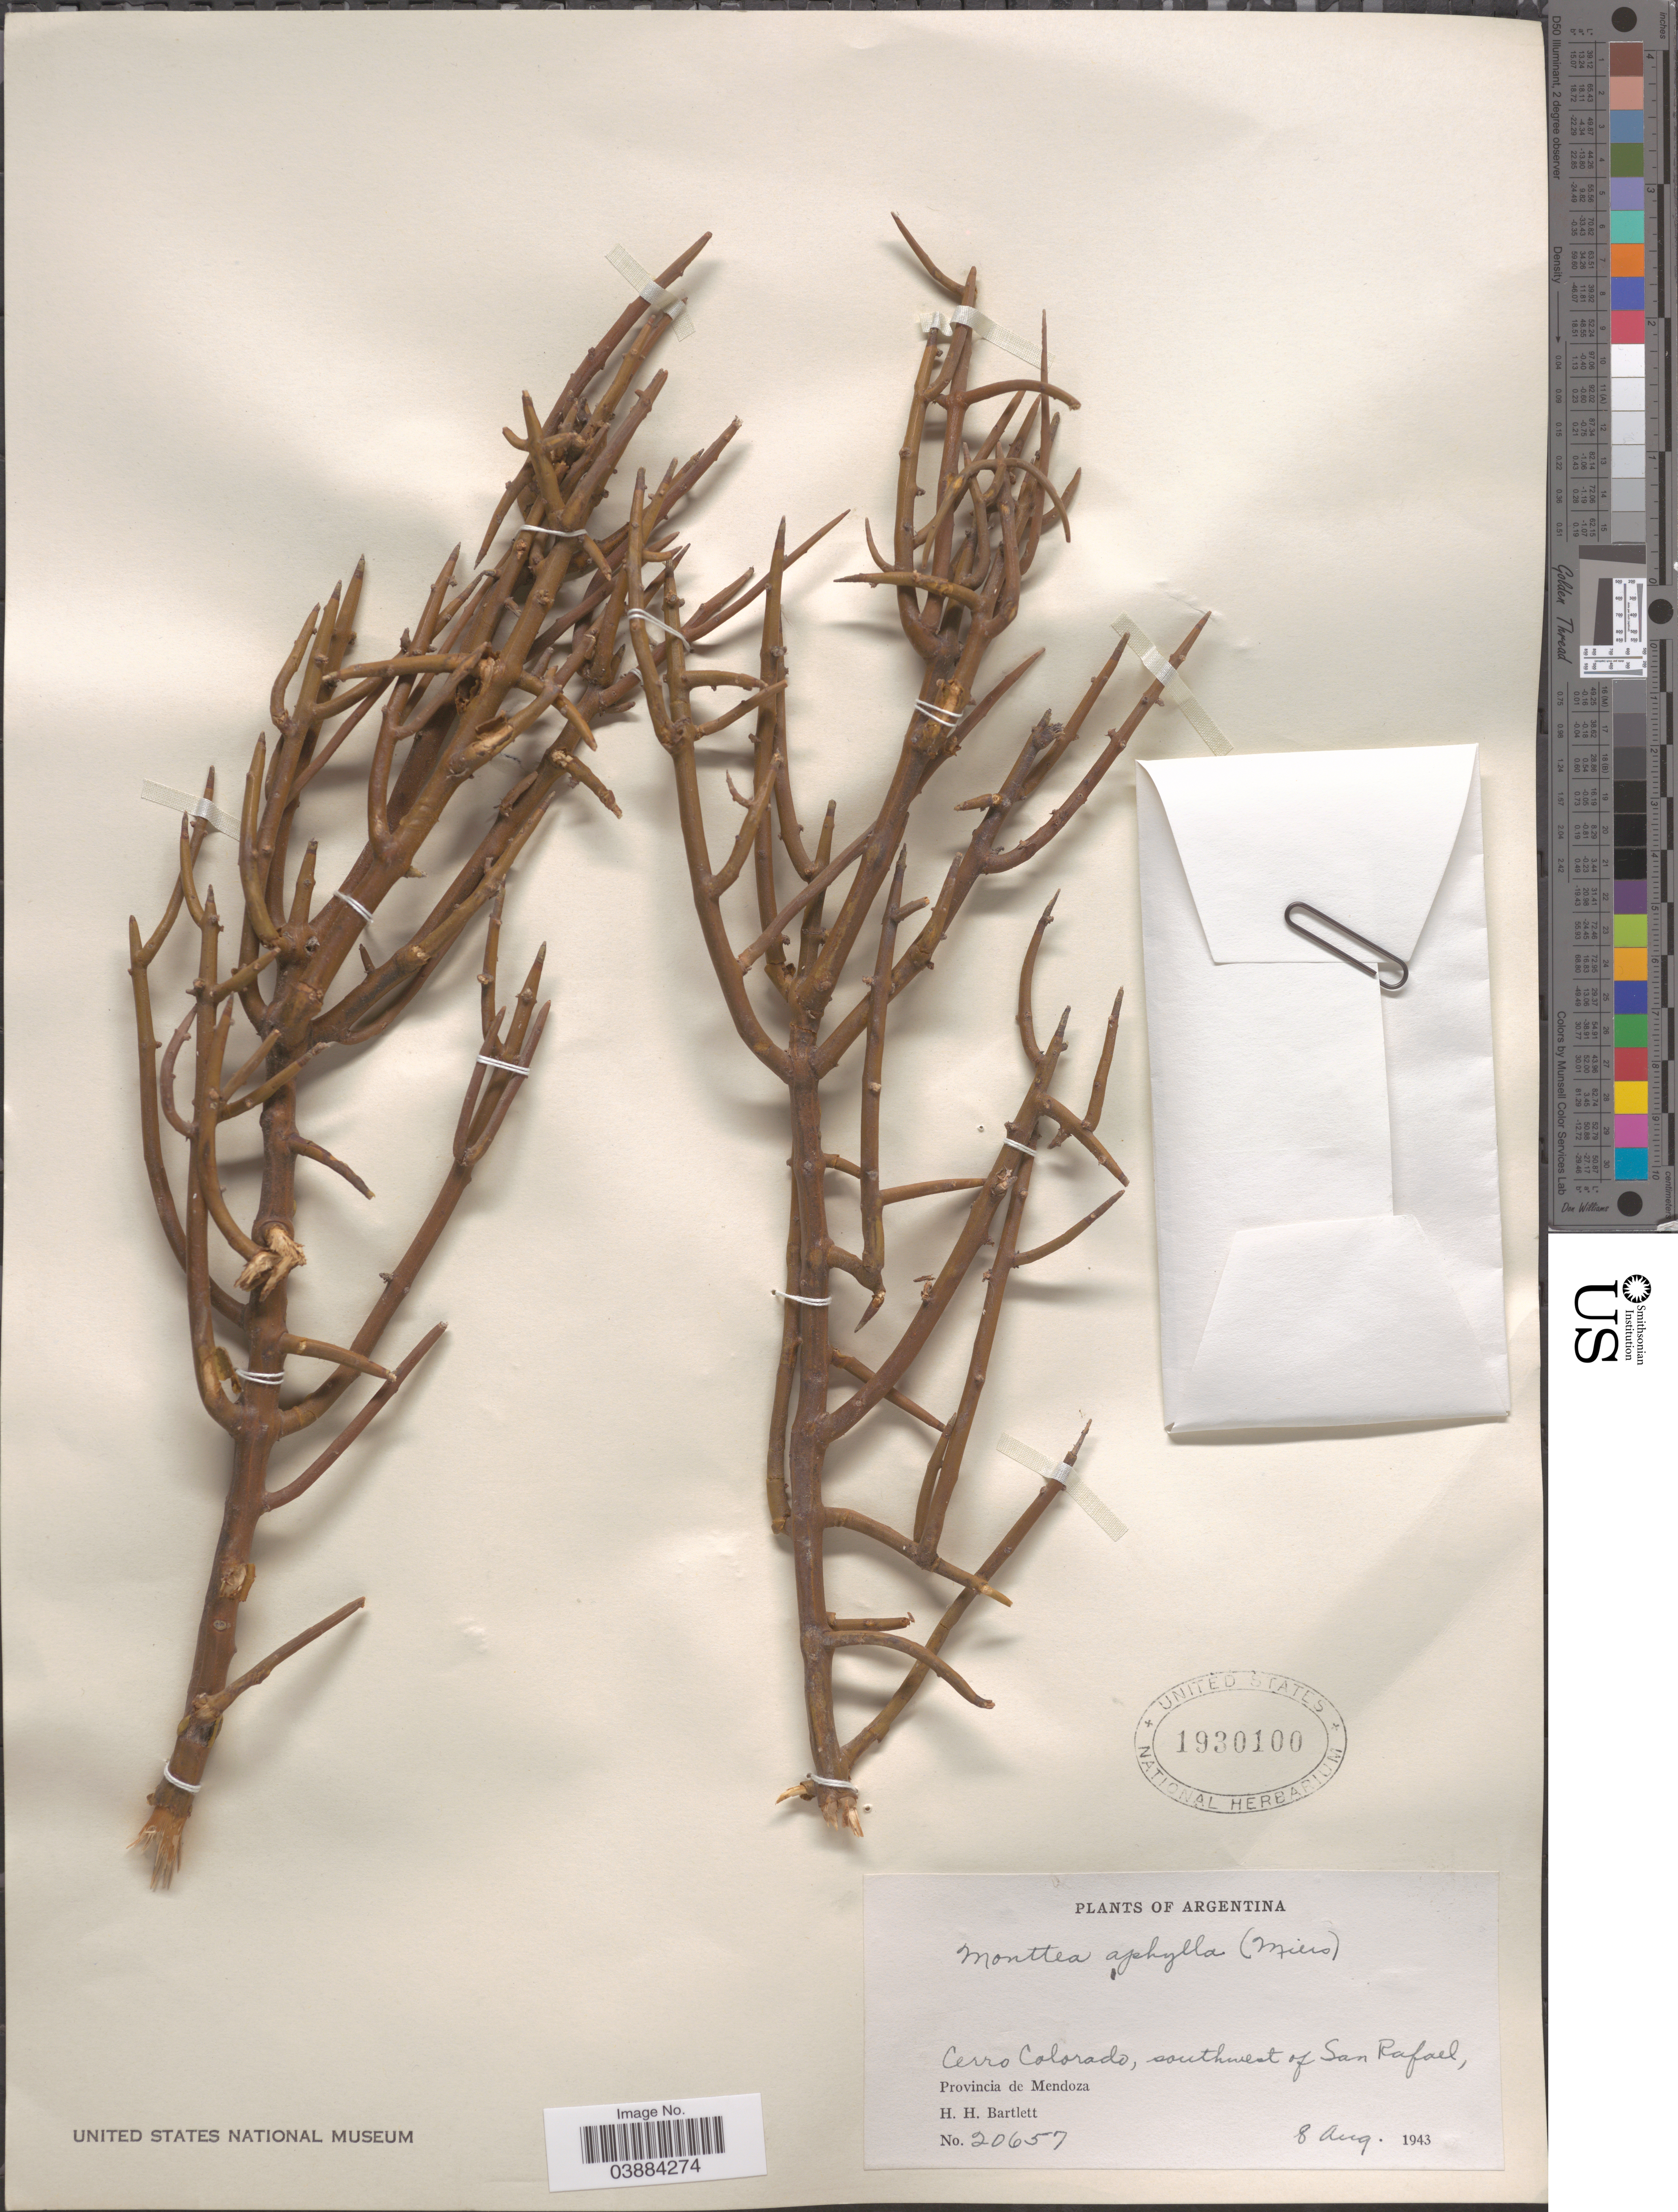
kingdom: Plantae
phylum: Tracheophyta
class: Magnoliopsida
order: Lamiales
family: Plantaginaceae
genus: Monttea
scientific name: Monttea aphylla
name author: (Miers) Benth. & Hook. f.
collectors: H. H. Bartlett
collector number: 20657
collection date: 1943-08-08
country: Argentina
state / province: Mendoza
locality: Cero Colorado, southwest of San Rafael.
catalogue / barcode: US 1930100